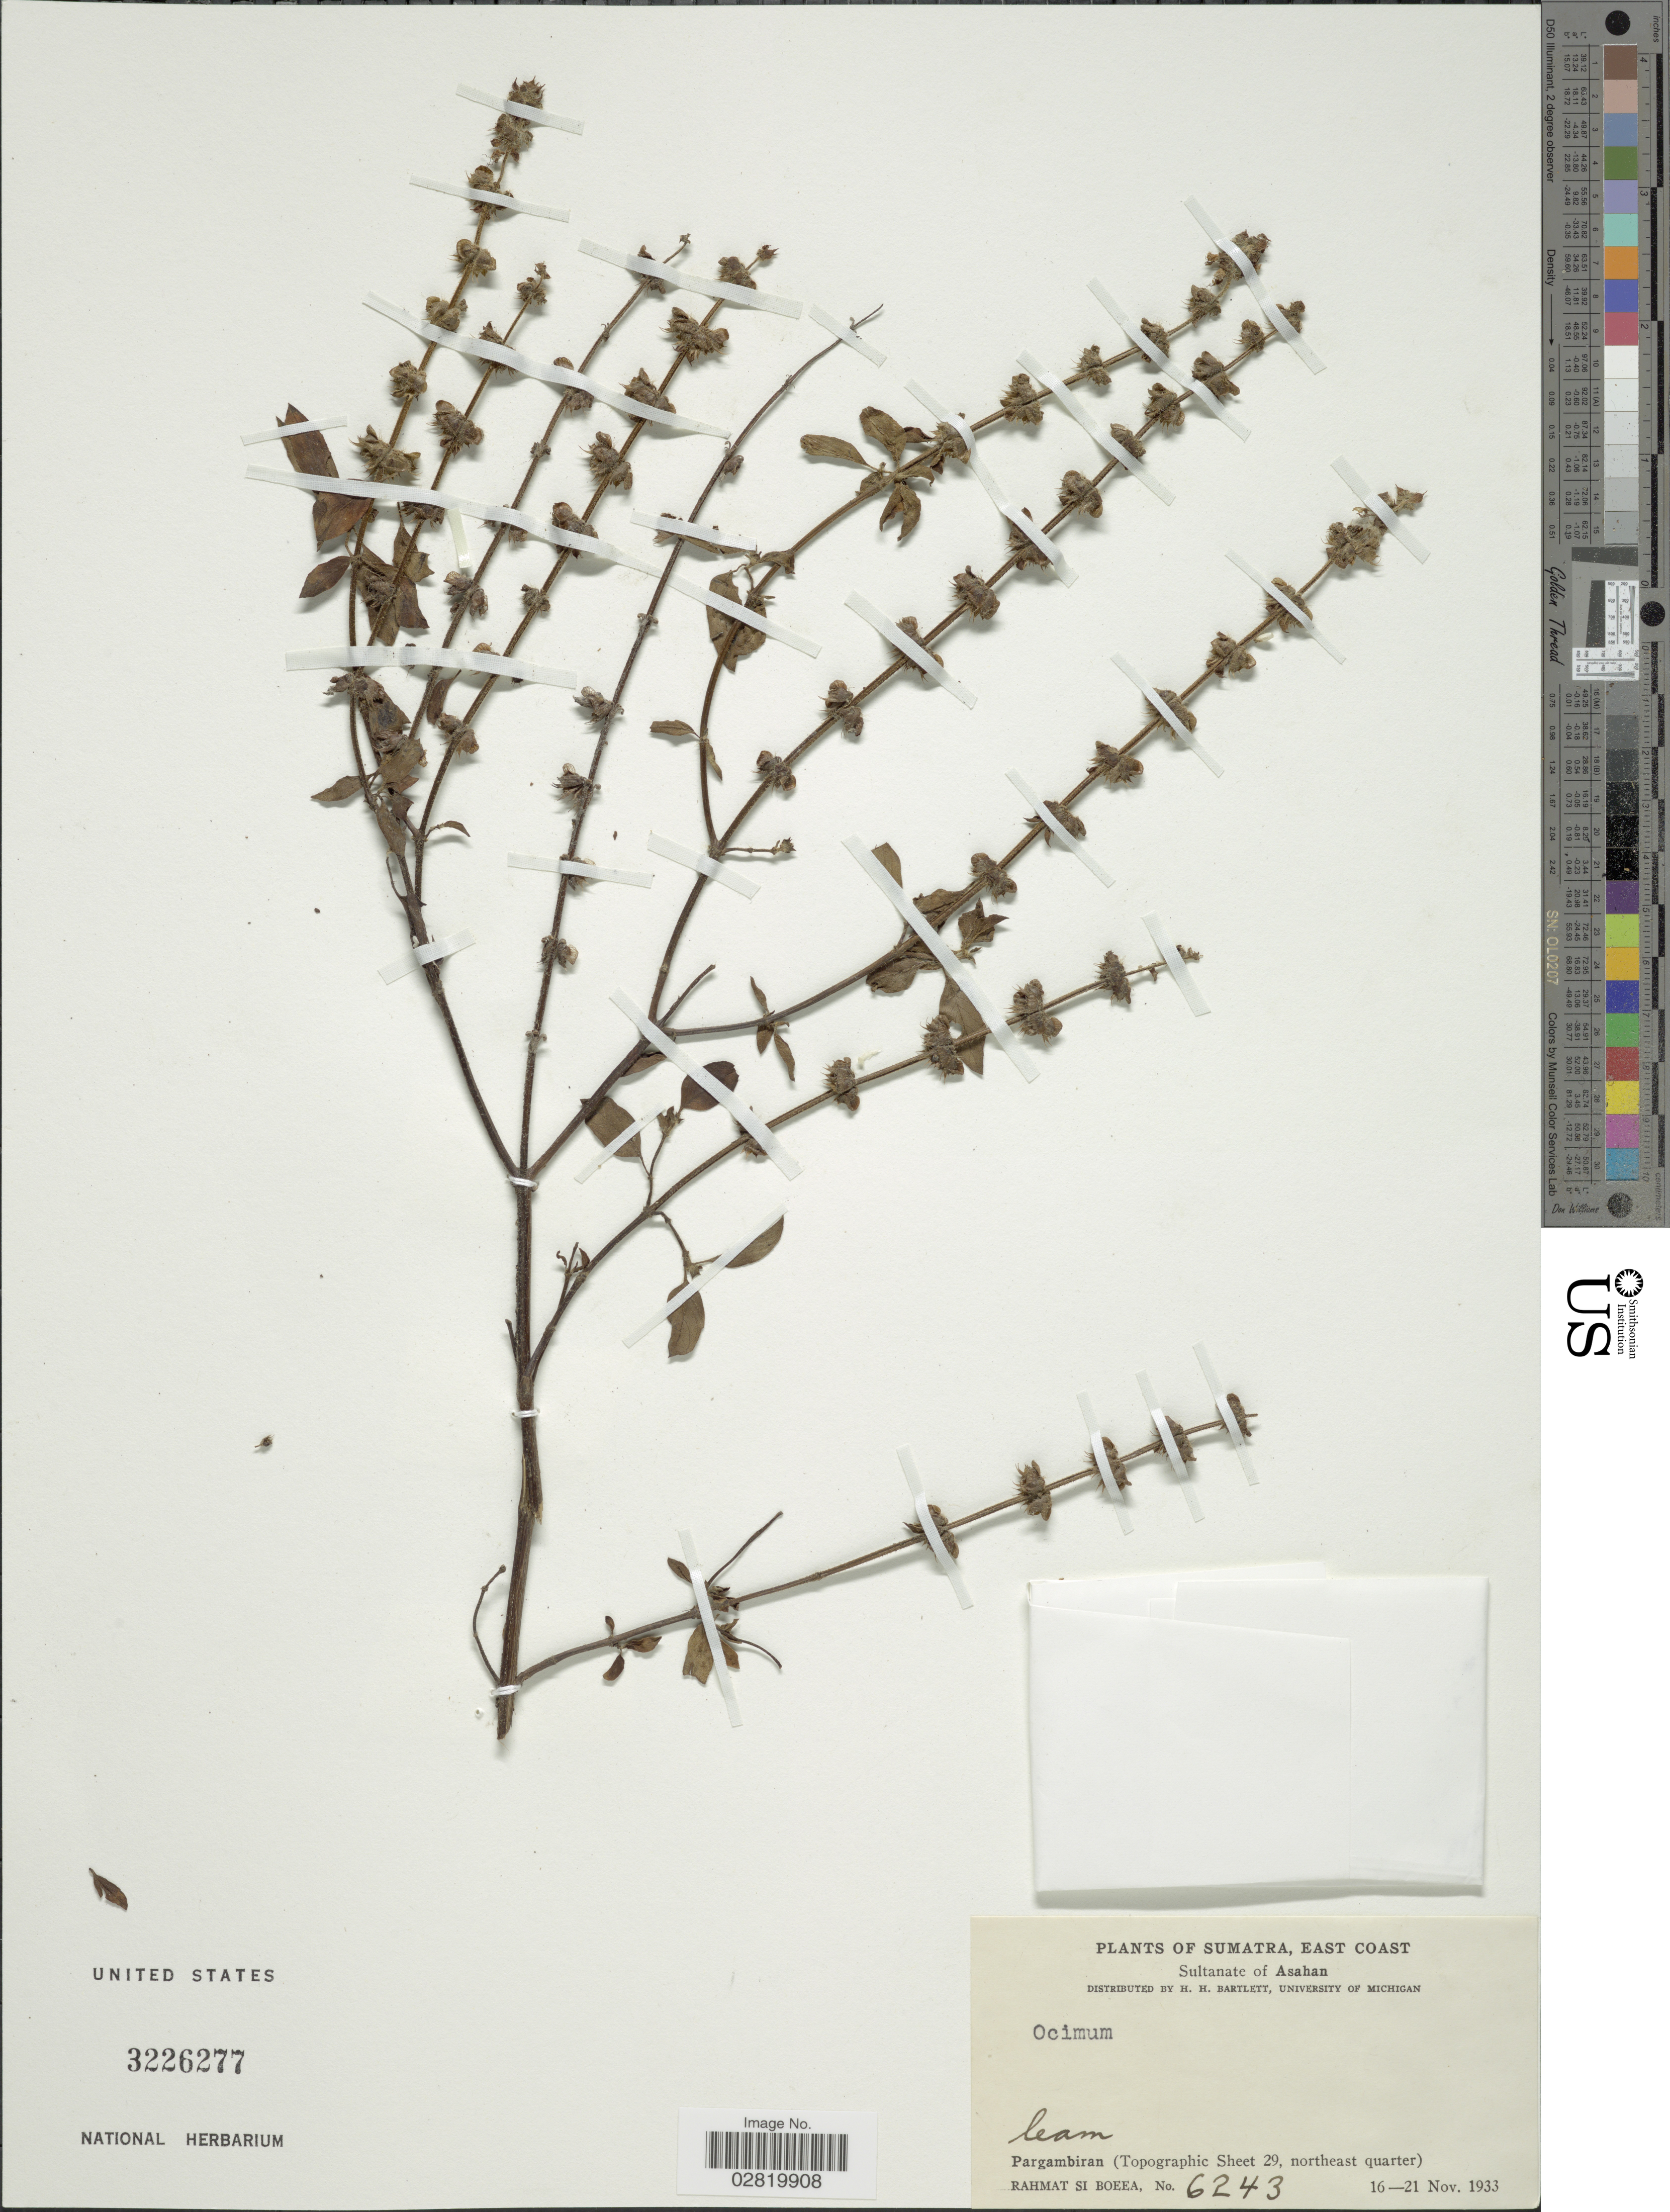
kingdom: Plantae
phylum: Tracheophyta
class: Magnoliopsida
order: Lamiales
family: Lamiaceae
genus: Ocimum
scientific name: Ocimum sp.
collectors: Rahmat Si Boeea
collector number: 6243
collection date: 1933-11-16/1933-11-21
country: Indonesia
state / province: Sumatra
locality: Sumatra, East Coast, Sultanate of Asahan. Pargambiran (Topographic Sheet 29, northeast quarter).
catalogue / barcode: US 3226277